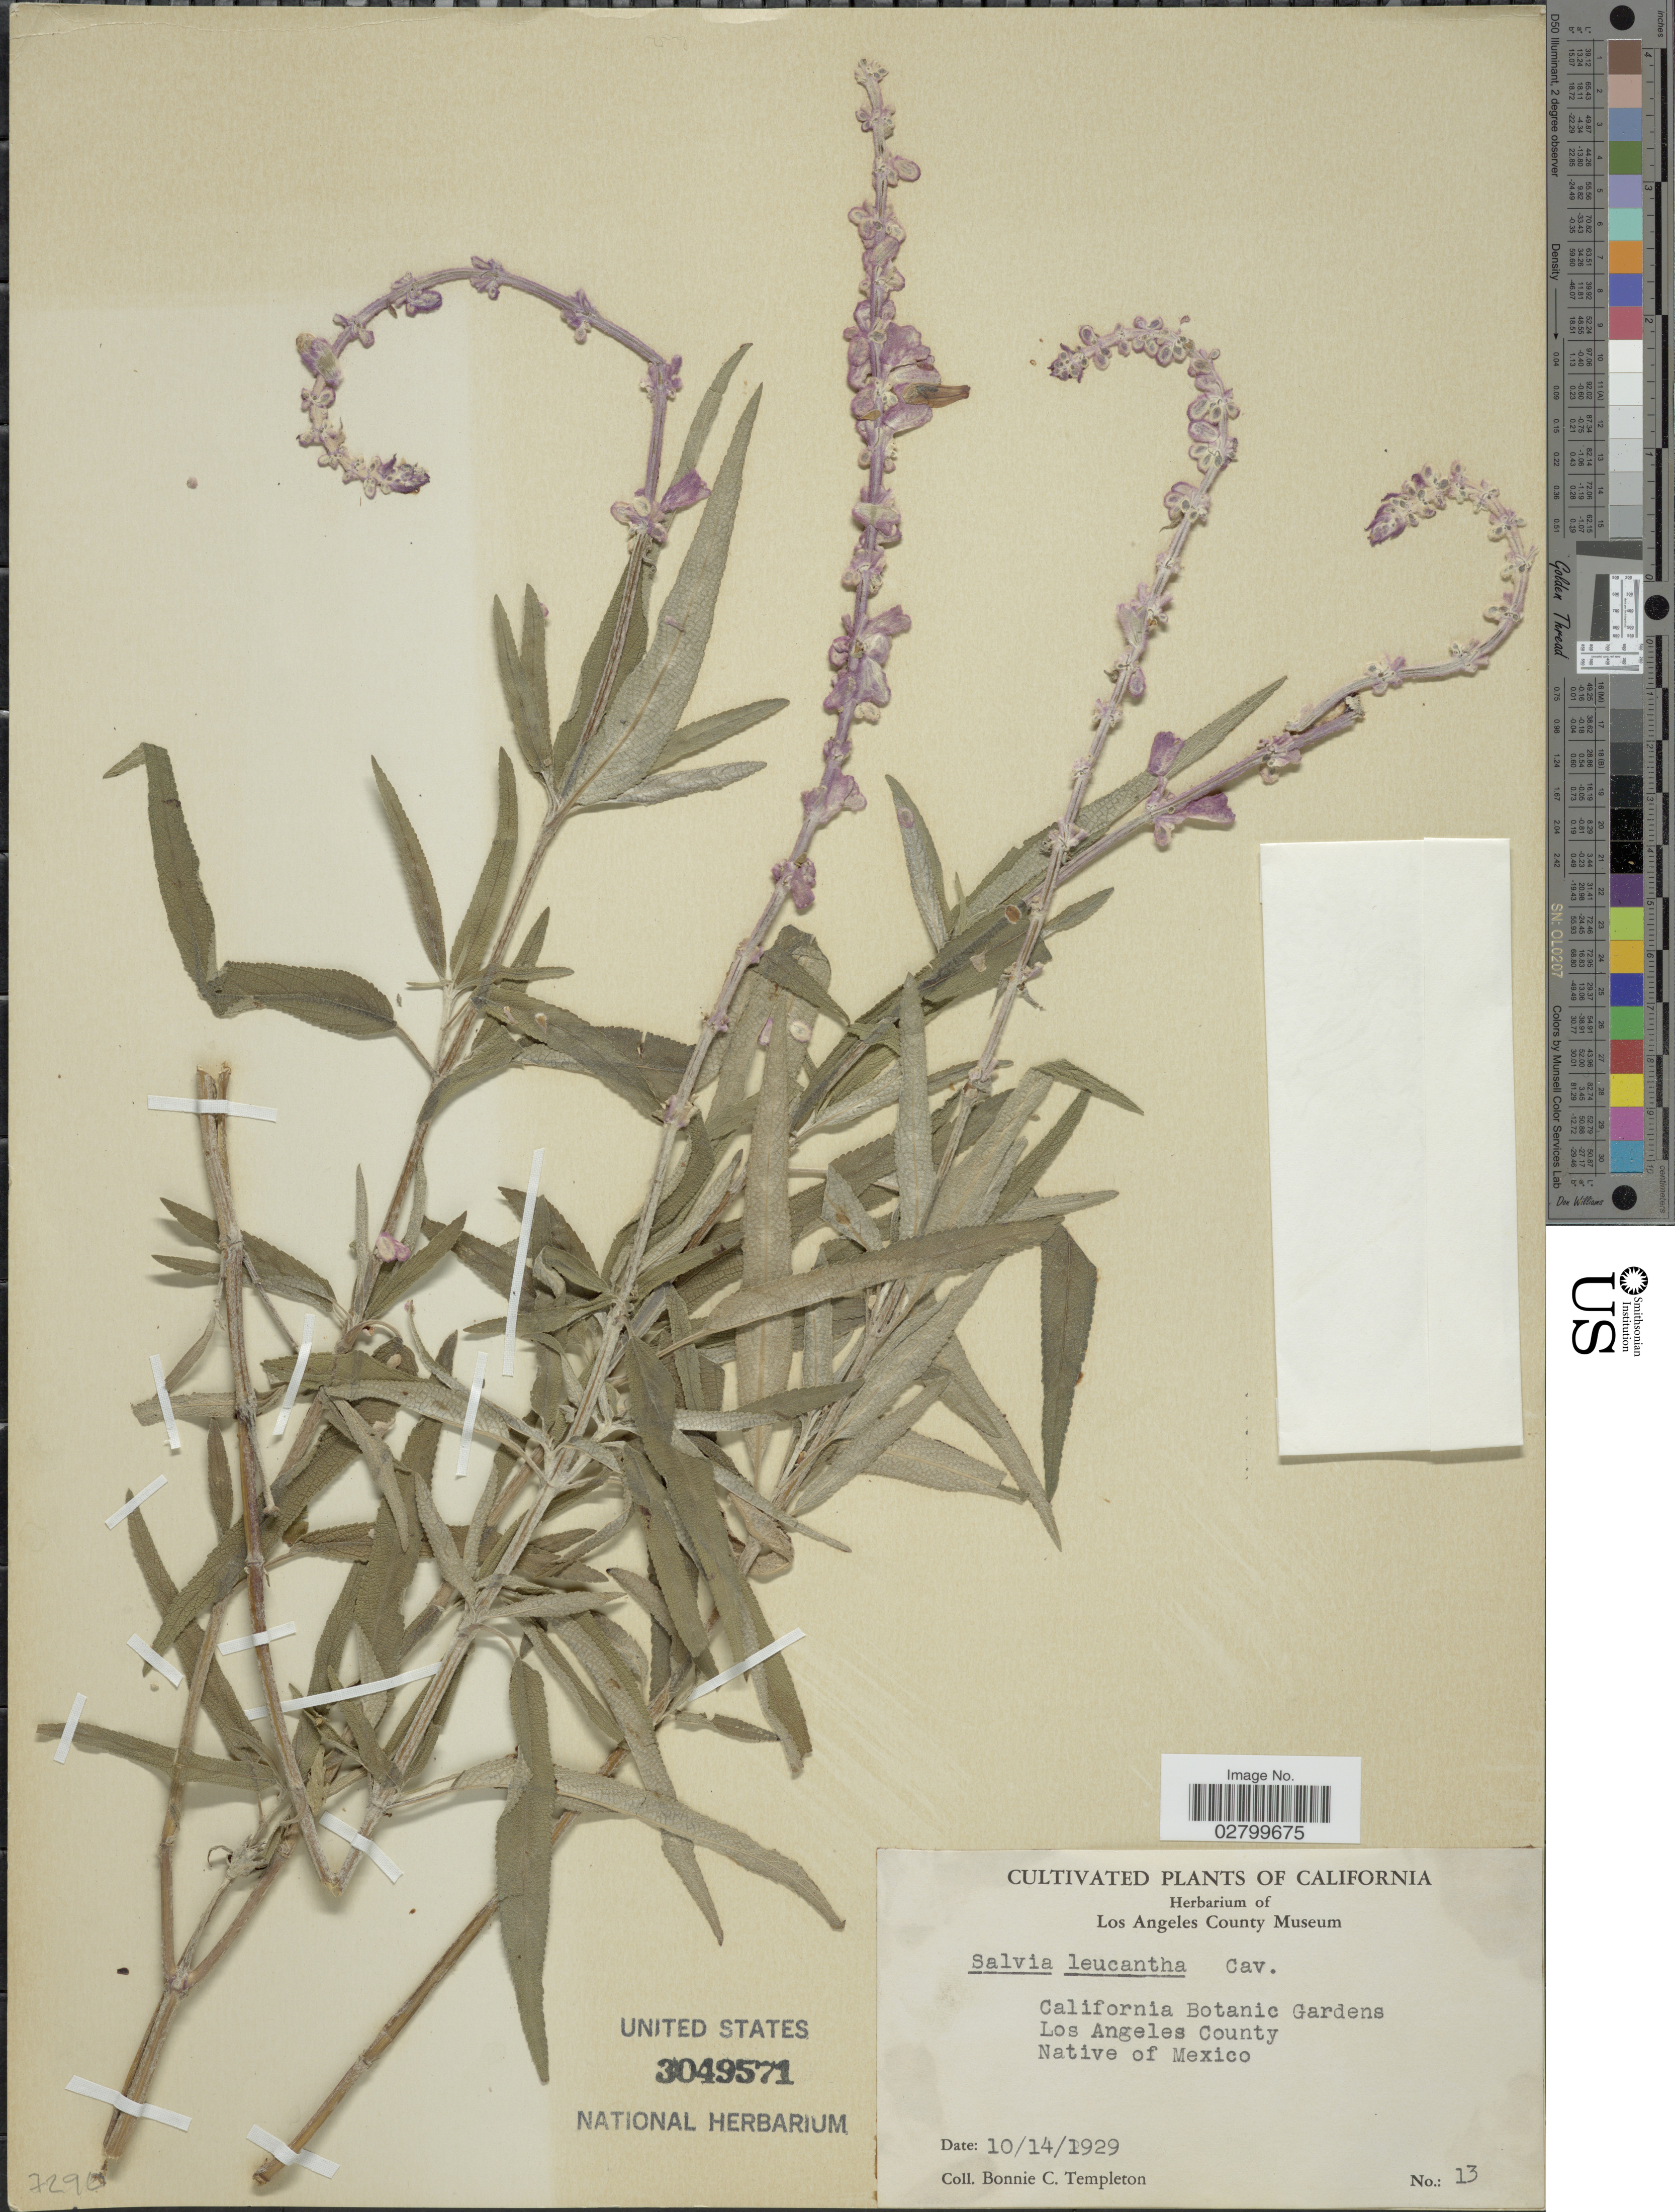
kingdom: Plantae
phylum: Tracheophyta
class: Magnoliopsida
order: Lamiales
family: Lamiaceae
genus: Salvia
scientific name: Salvia leucantha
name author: Cav.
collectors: B. Templeton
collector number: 13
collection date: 1929-10-14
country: United States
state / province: California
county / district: Los Angeles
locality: California Botanic Gardens. Los Angeles County.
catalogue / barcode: US 3049571